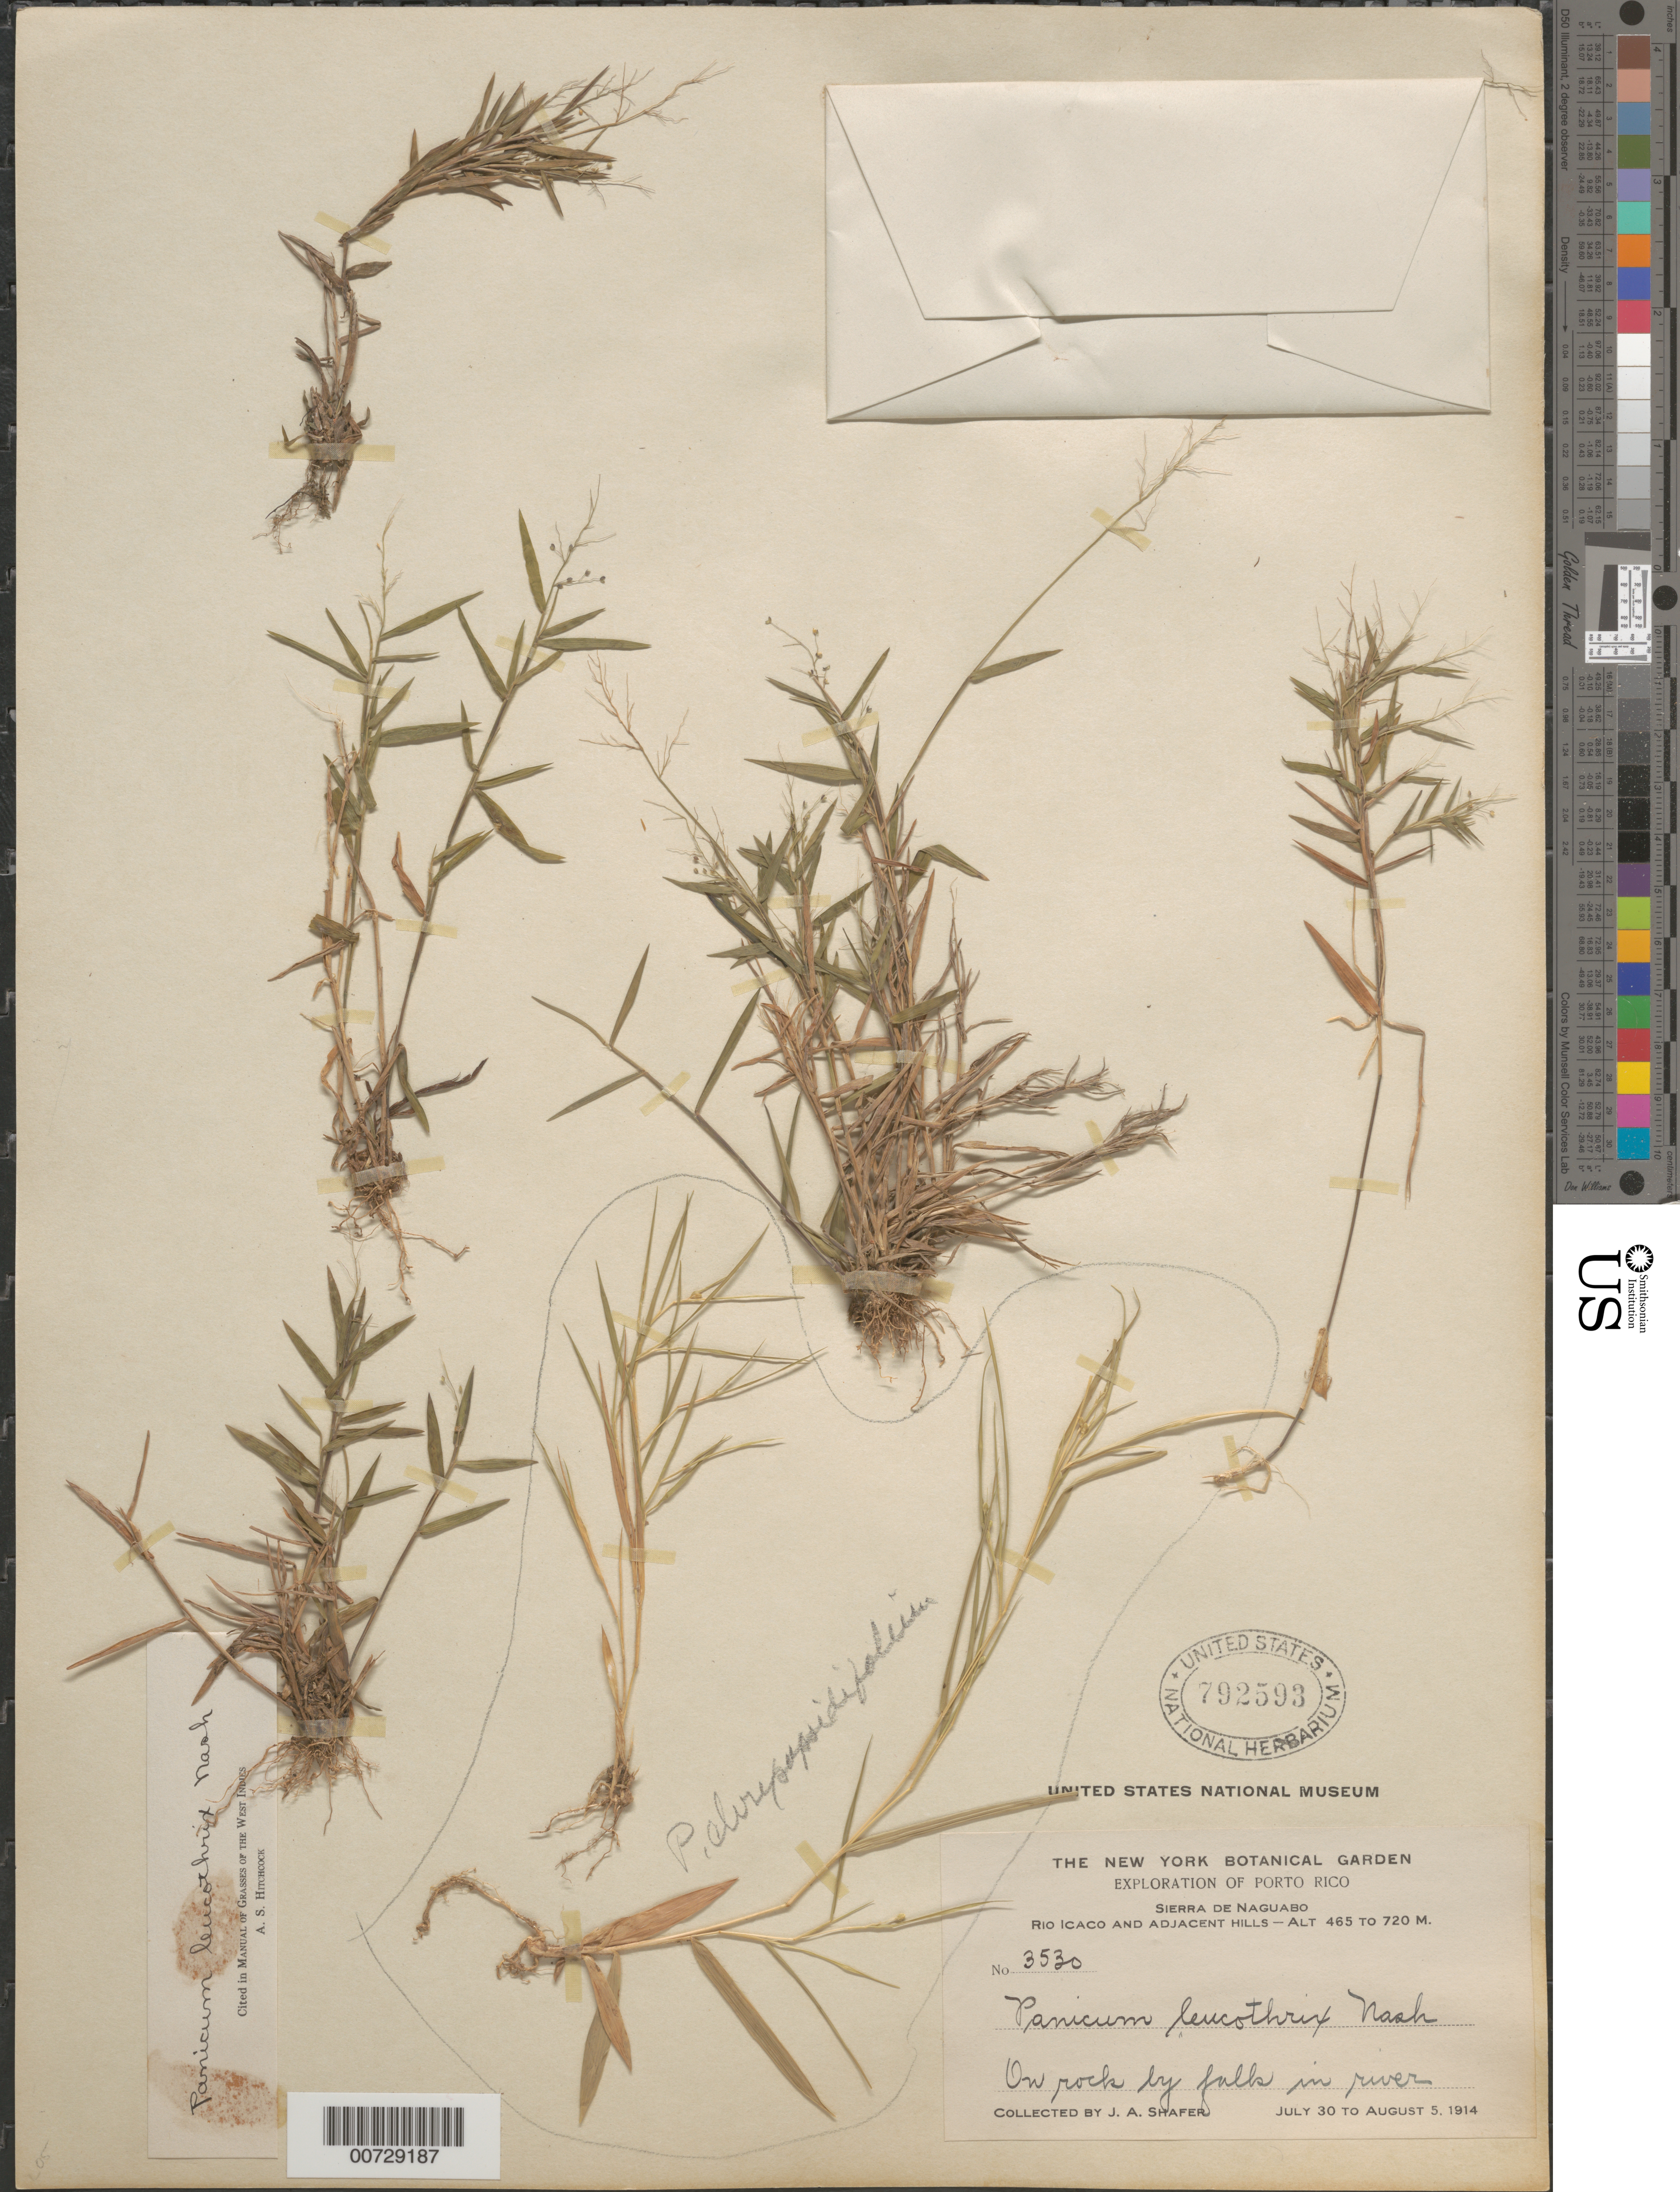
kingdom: Plantae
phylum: Tracheophyta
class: Liliopsida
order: Poales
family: Poaceae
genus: Dichanthelium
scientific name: Dichanthelium acuminatum var. longiligulatum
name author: (Nash) Gould & C.A. Clark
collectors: J. A. Shafer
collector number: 3530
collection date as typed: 30 Jul 1914 to 05 Aug 1914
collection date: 1914-07-30/1914-08-05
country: Puerto Rico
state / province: Naguabo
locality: Sierra de Naguabo, Río Icaco and Adjacent hills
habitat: On rock by falls in river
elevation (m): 465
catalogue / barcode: US 792593